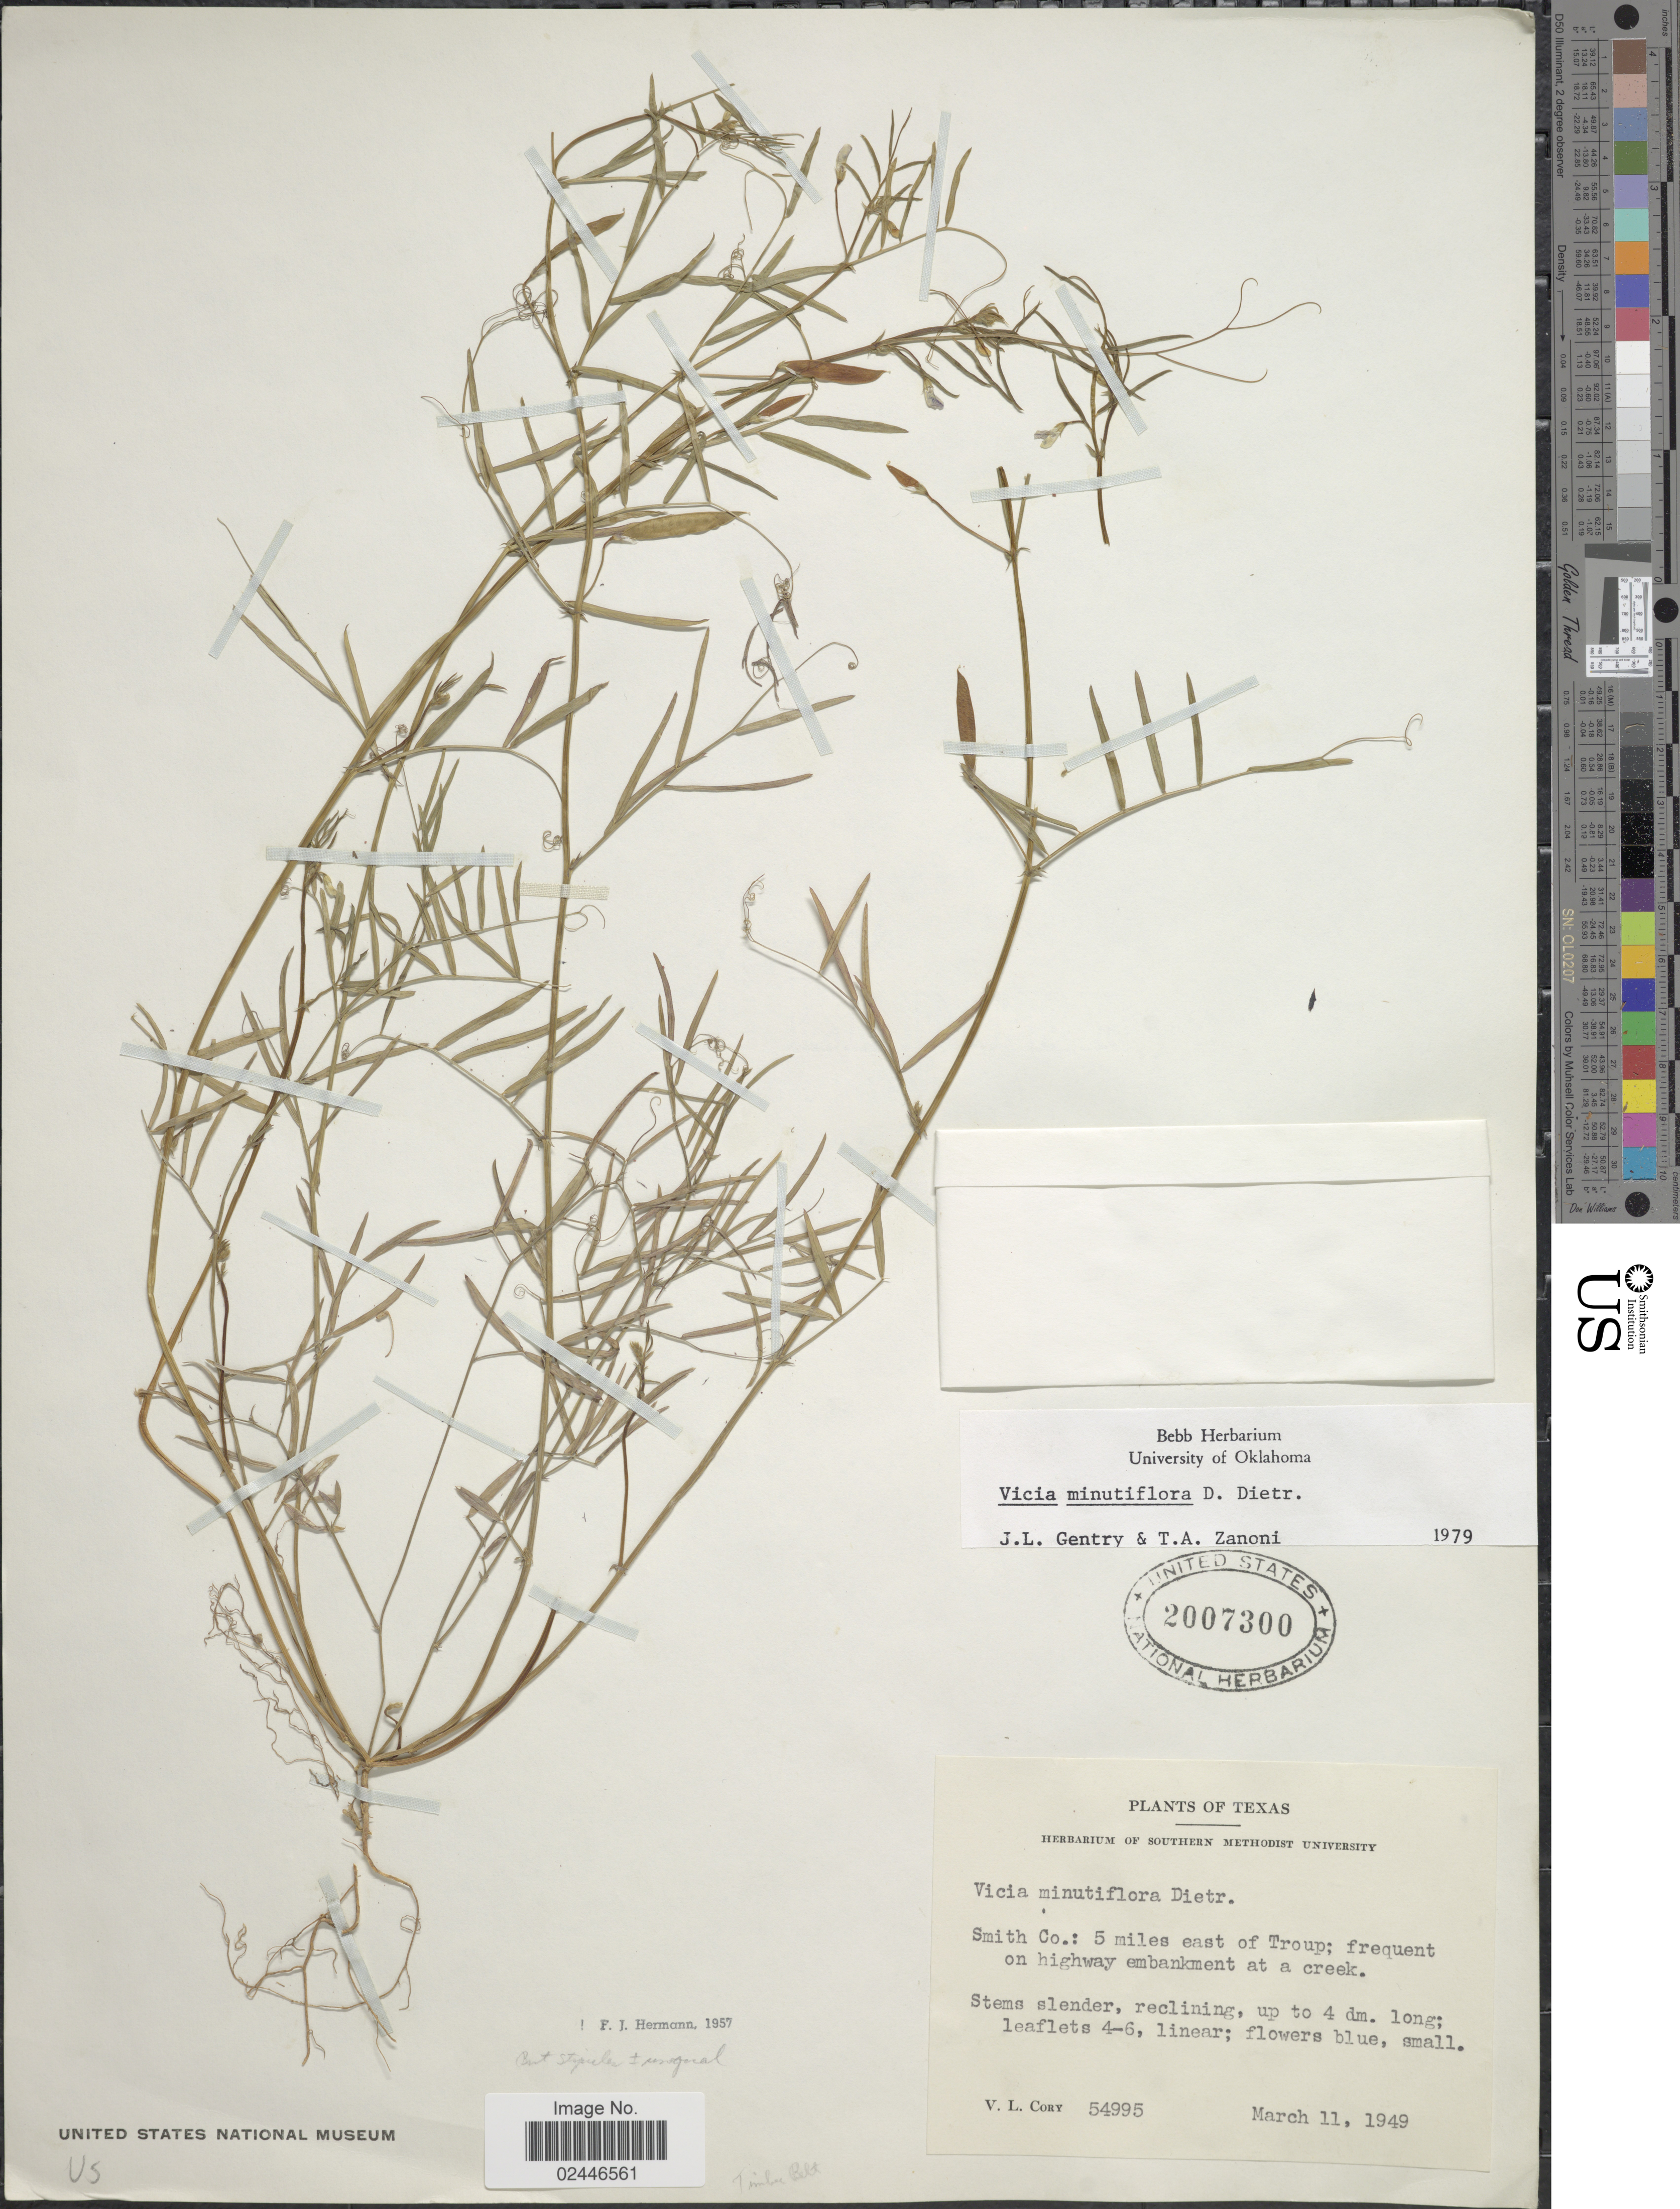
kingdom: Plantae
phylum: Tracheophyta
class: Magnoliopsida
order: Fabales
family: Fabaceae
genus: Vicia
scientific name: Vicia minutiflora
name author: D. Dietr.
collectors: V. Cory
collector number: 54995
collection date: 1949-03-11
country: United States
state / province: Texas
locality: Smith Co, 5 miles east of Troup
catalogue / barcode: US 2007300